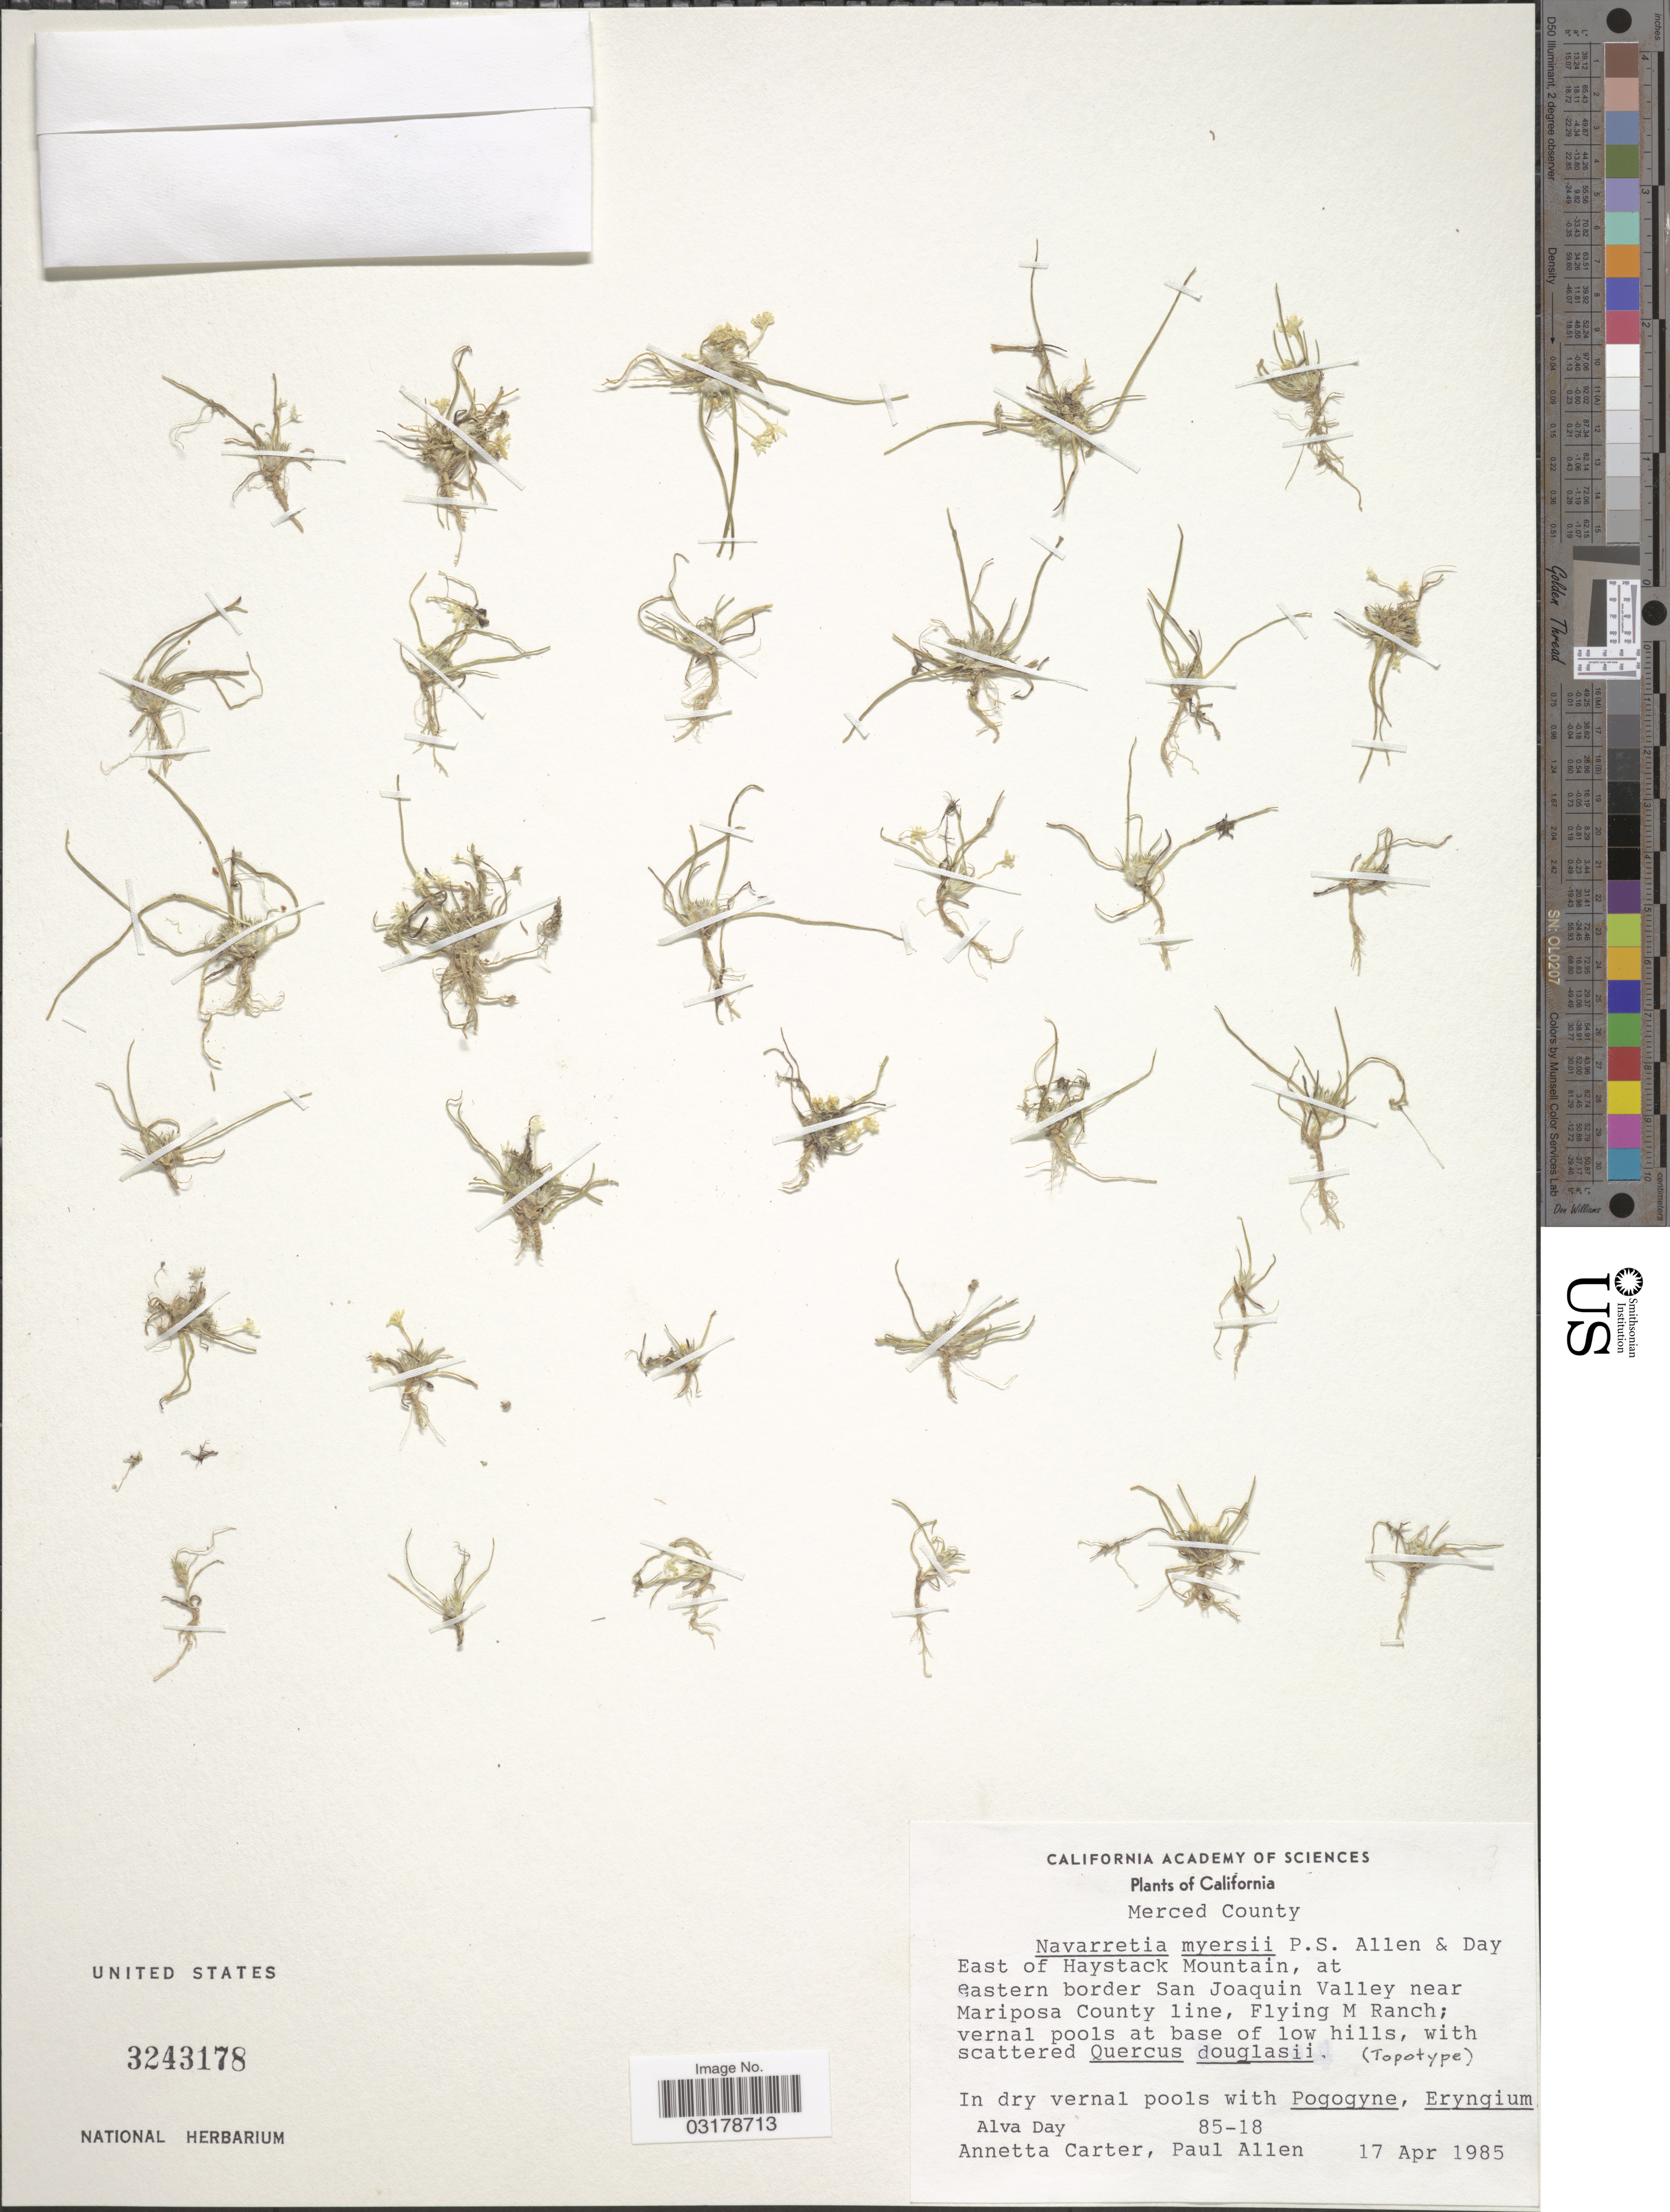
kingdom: Plantae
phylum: Tracheophyta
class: Magnoliopsida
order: Ericales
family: Polemoniaceae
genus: Navarretia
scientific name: Navarretia myersii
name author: A.G. Day & P.S. Allen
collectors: A. G. Day, A. Carter & P. H. Allen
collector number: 85-18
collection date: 1985-04-17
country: United States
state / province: California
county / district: Merced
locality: Merced County. East of Haystack Mountain, at eastern border San Joaquin Valley near Mariposa County line, Flying M Ranch.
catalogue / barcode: US 3243178